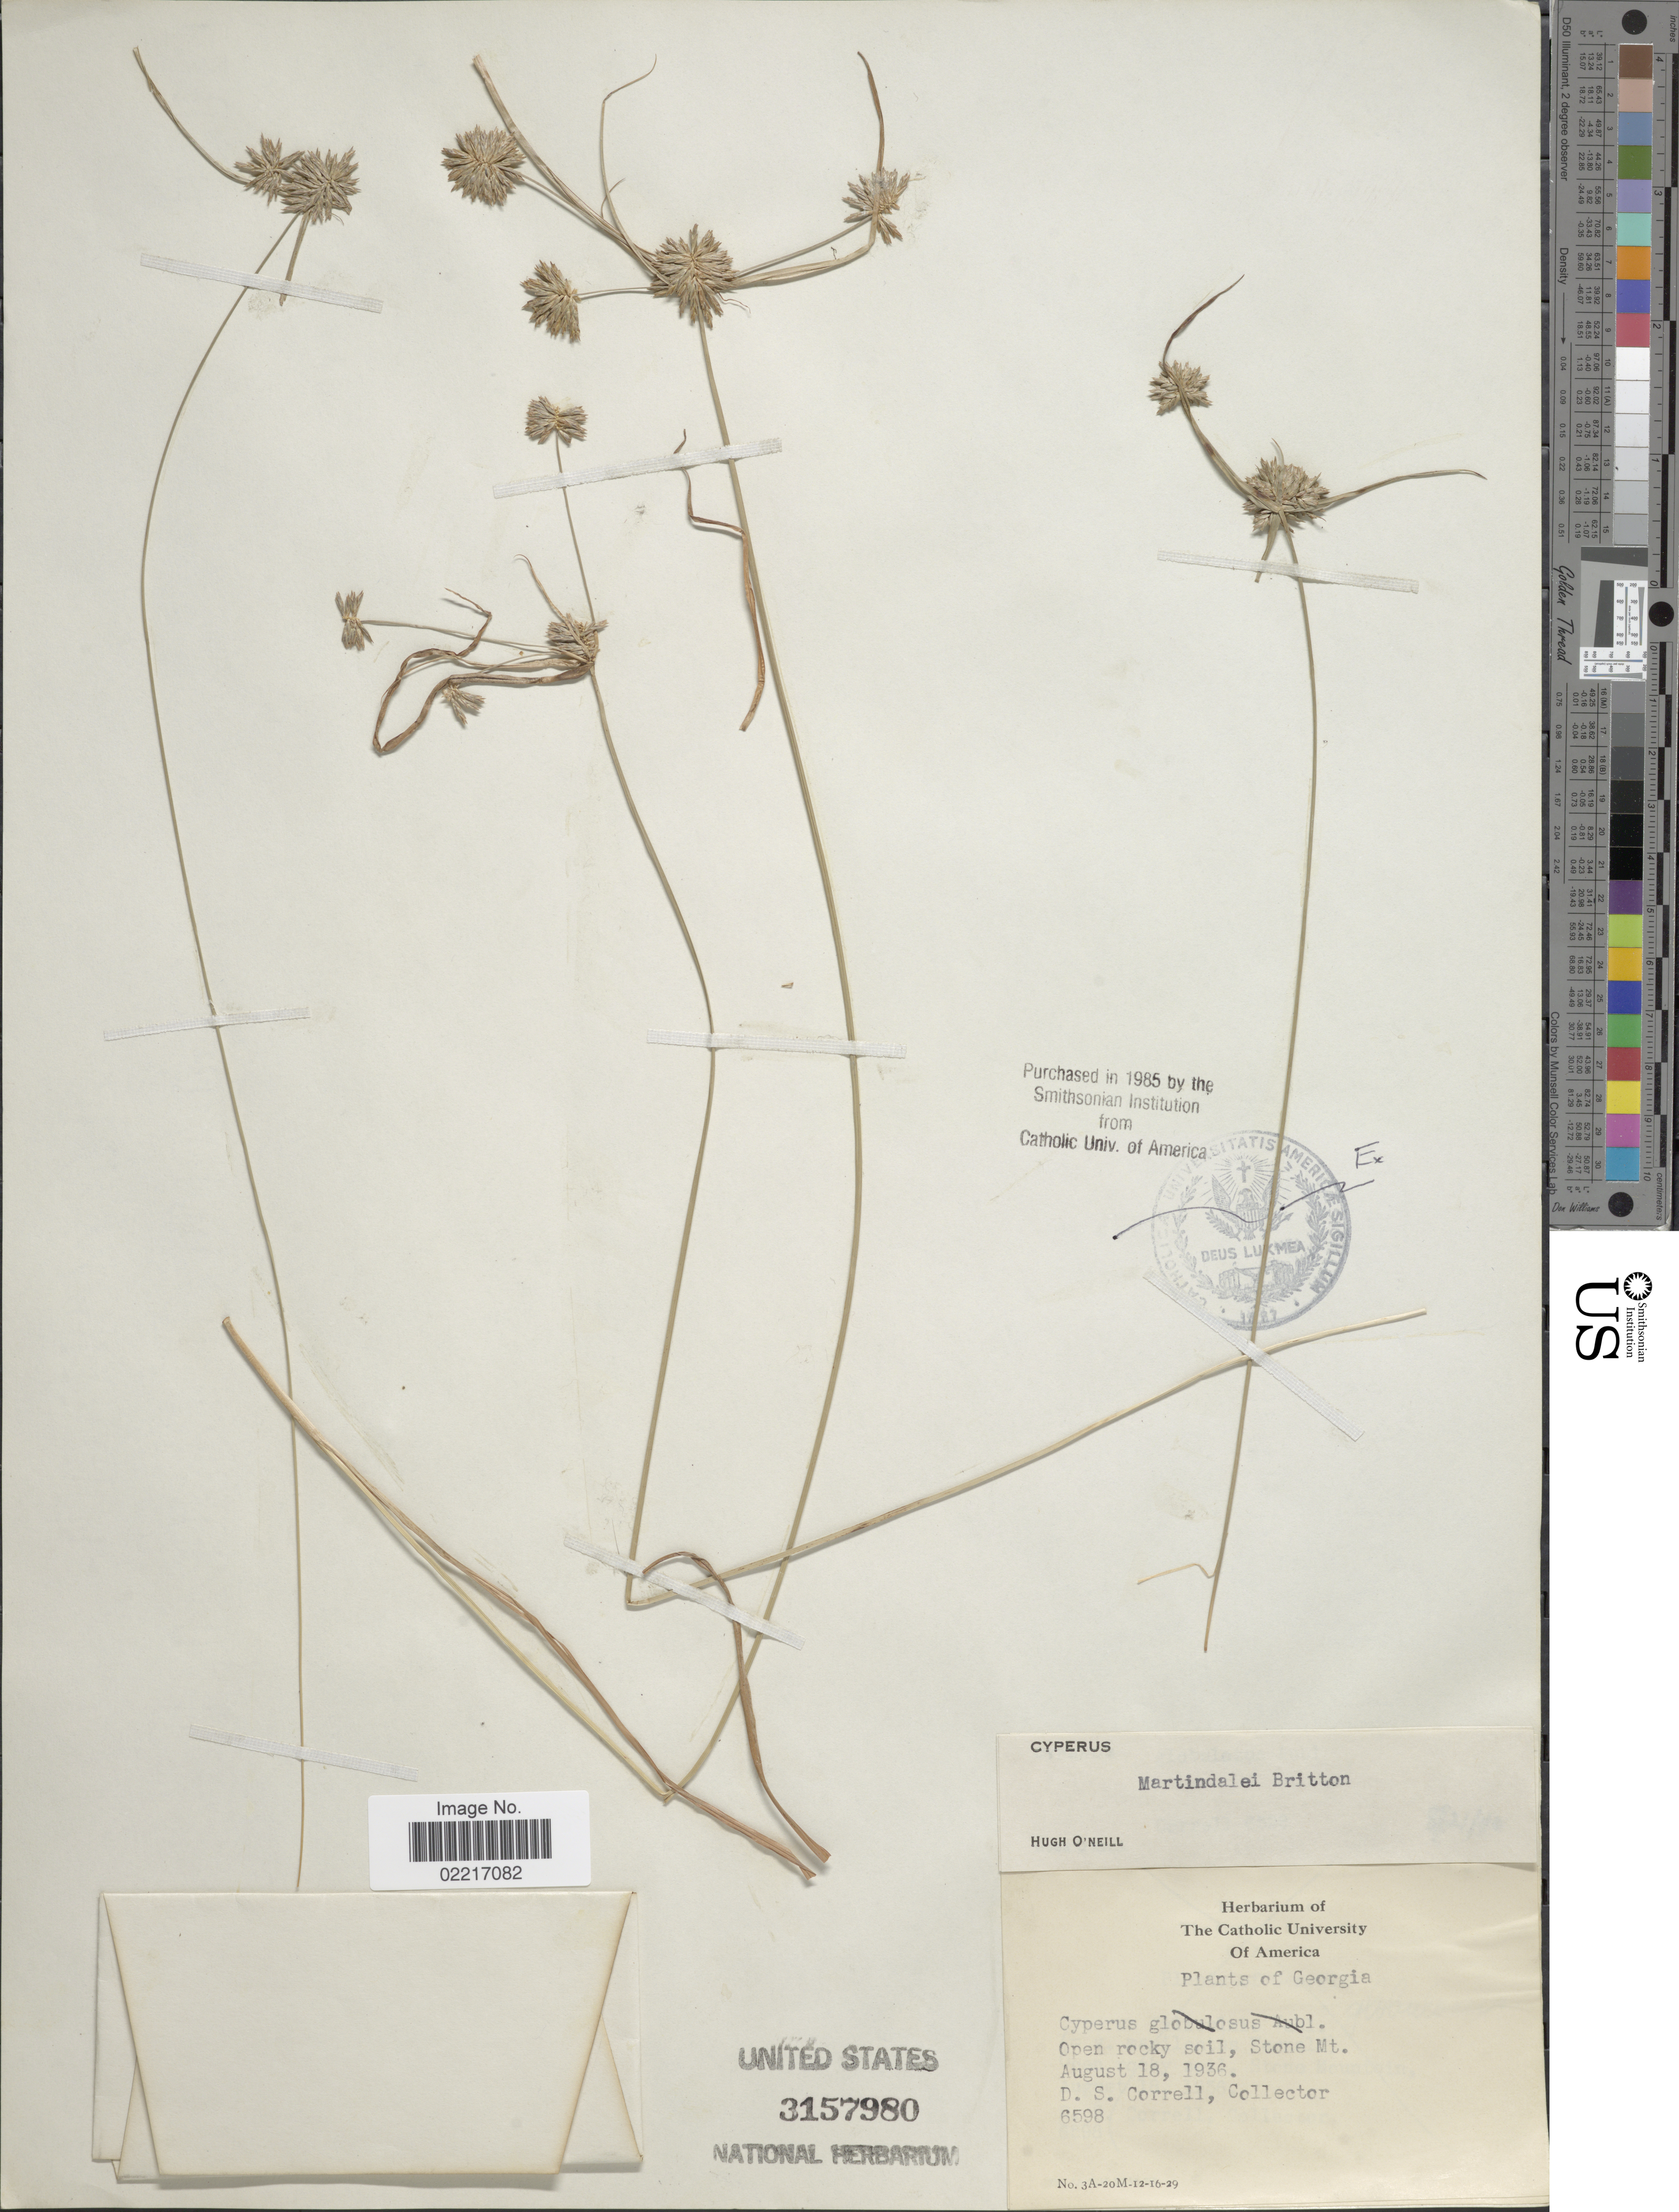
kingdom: Plantae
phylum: Tracheophyta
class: Liliopsida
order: Poales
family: Cyperaceae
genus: Cyperus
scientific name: Cyperus filiculmis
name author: Vahl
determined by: Strong, Mark T., (BOT), Smithsonian Institution - National Museum of Natural History (UNITED STATES)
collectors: D. S. Correll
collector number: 6598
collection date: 1936-08-18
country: United States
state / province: Georgia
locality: Open rocky soil, Stone Mt.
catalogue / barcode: US 3157980